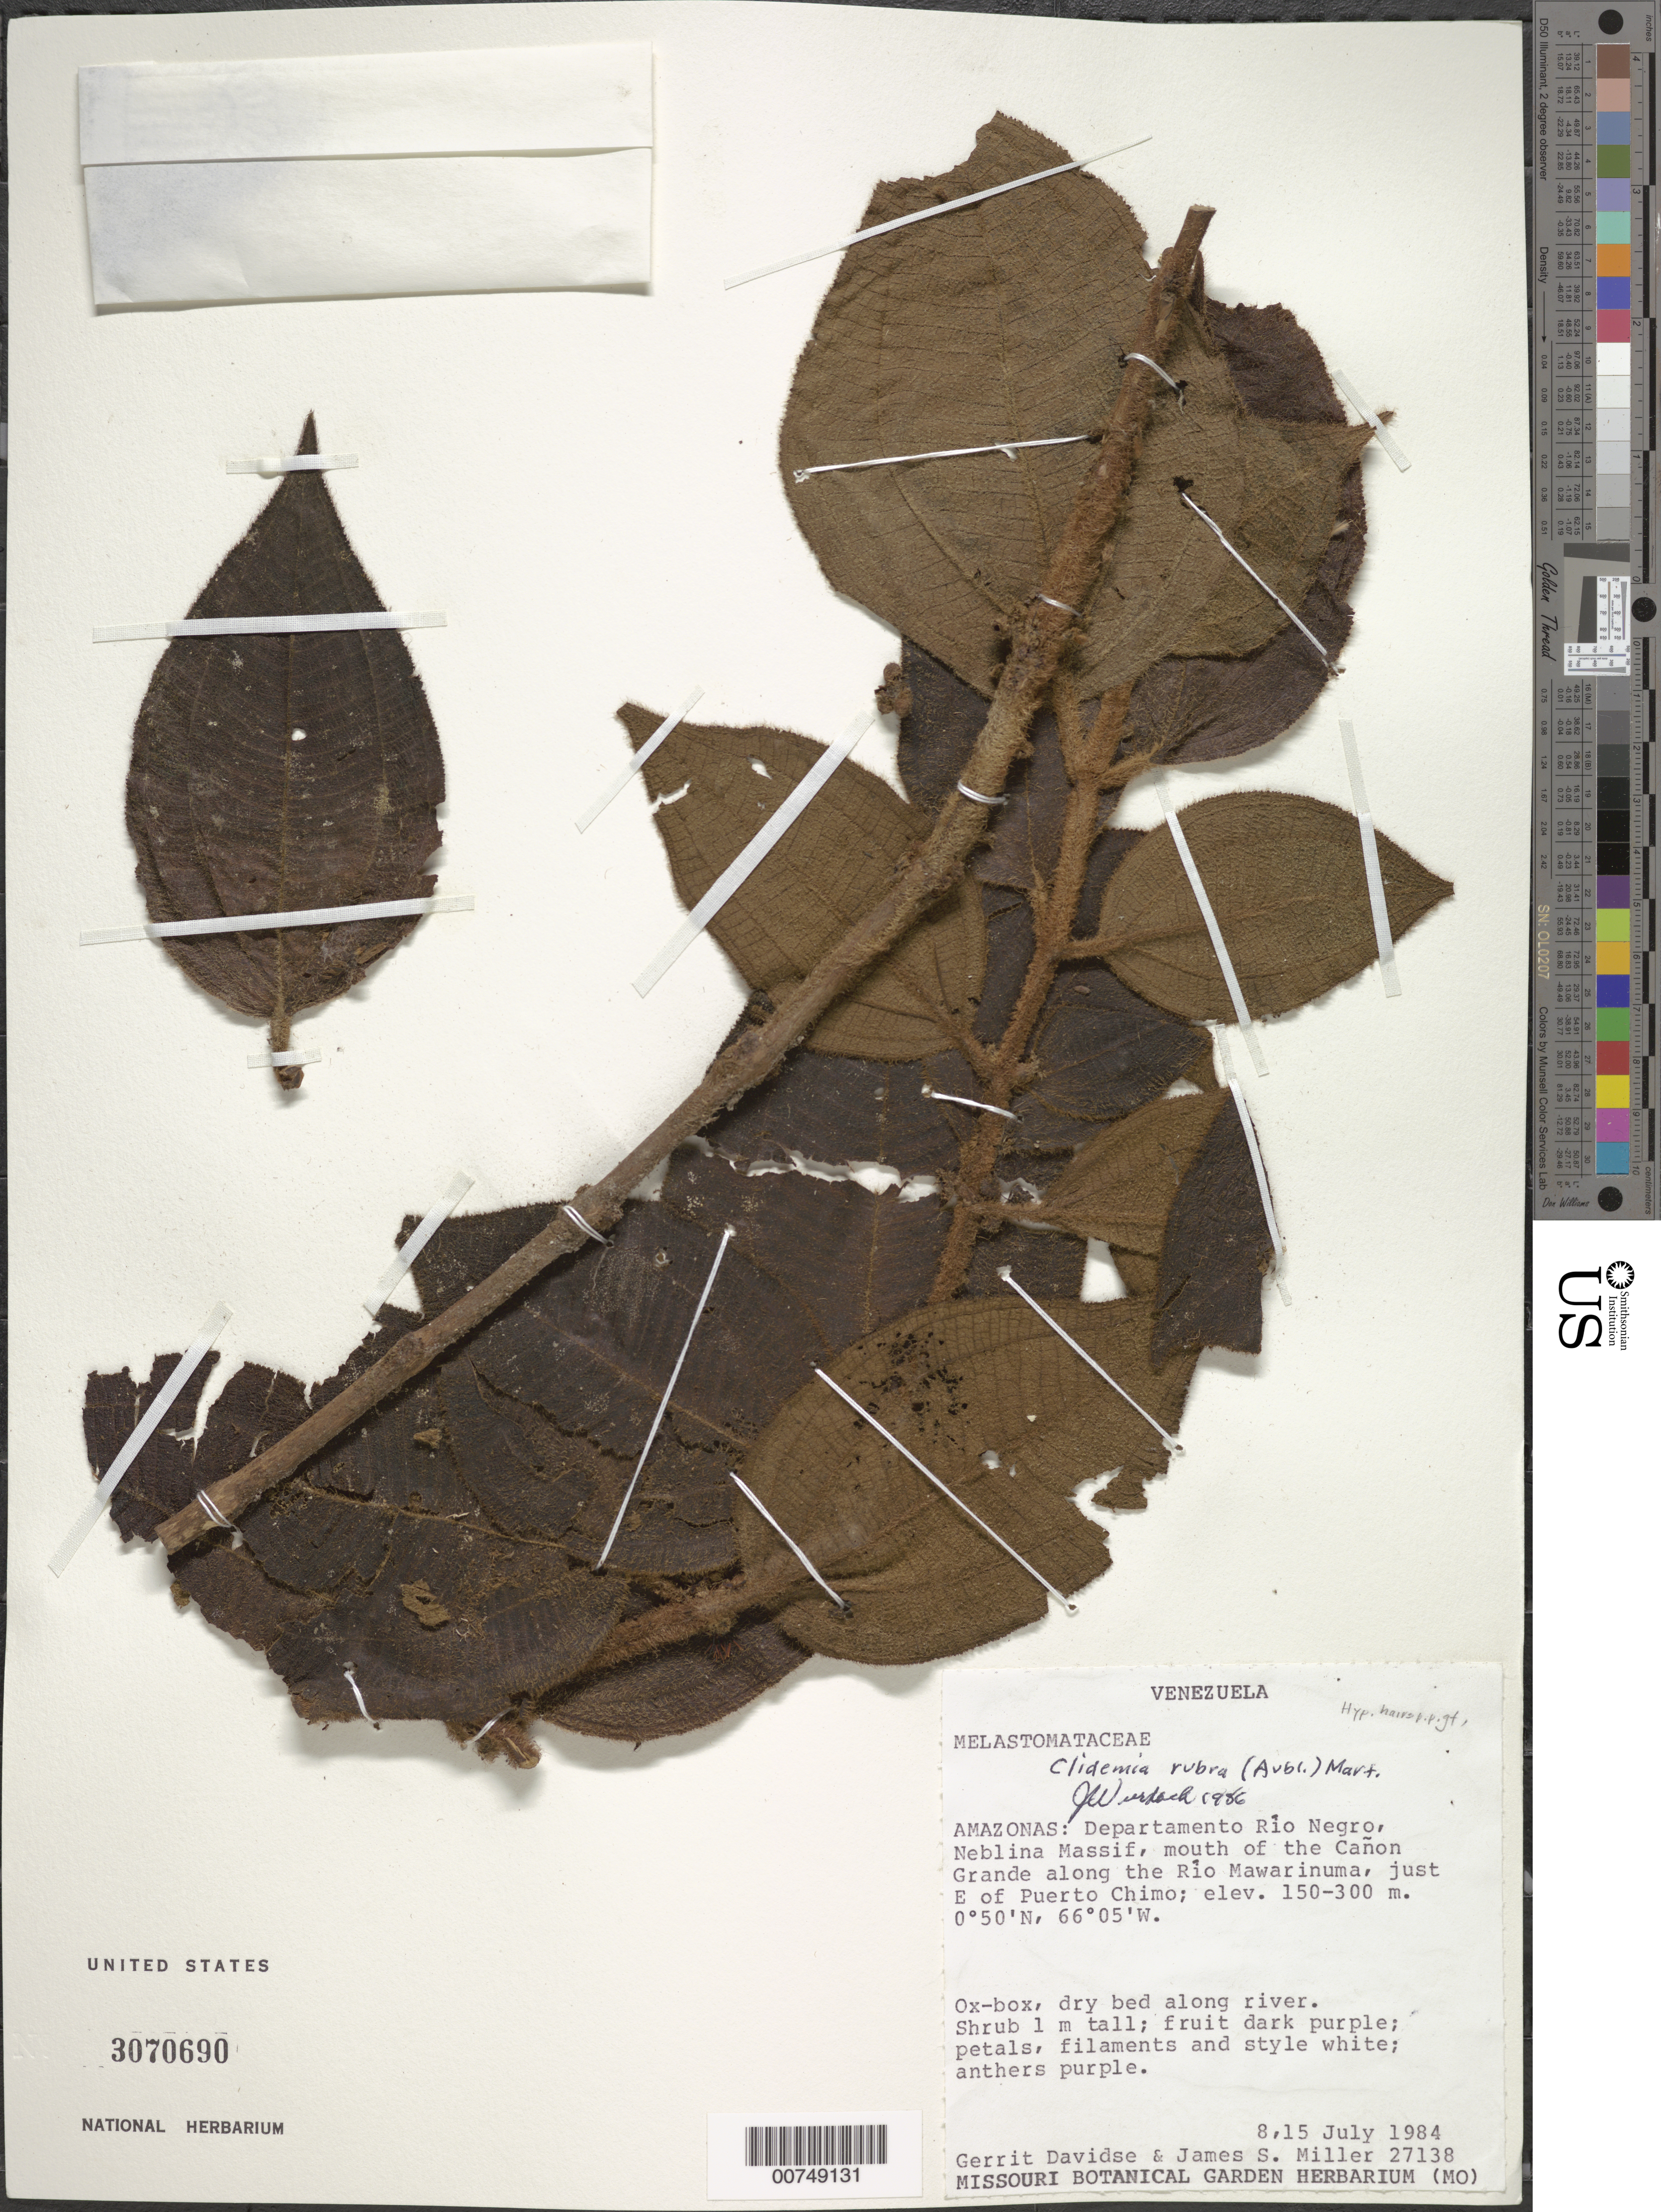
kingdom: Plantae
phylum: Tracheophyta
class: Magnoliopsida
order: Myrtales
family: Melastomataceae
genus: Clidemia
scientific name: Clidemia rubra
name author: (Aubl.) Mart.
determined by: Wurdack, John J., (US), US (UNITED STATES)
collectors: G. Davidse & J. S. Miller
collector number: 27138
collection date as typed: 8-Jul-84 to 15-Jul-84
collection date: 1984-07-08/1984-07-15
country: Venezuela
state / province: Amazonas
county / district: Río Negro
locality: Neblina Base Camp to mouth of Canyon Grande, along Río Mawarinuma, just E of Puerto Chimo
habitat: Ox-box, dry bed along river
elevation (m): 150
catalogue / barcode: US 3070690